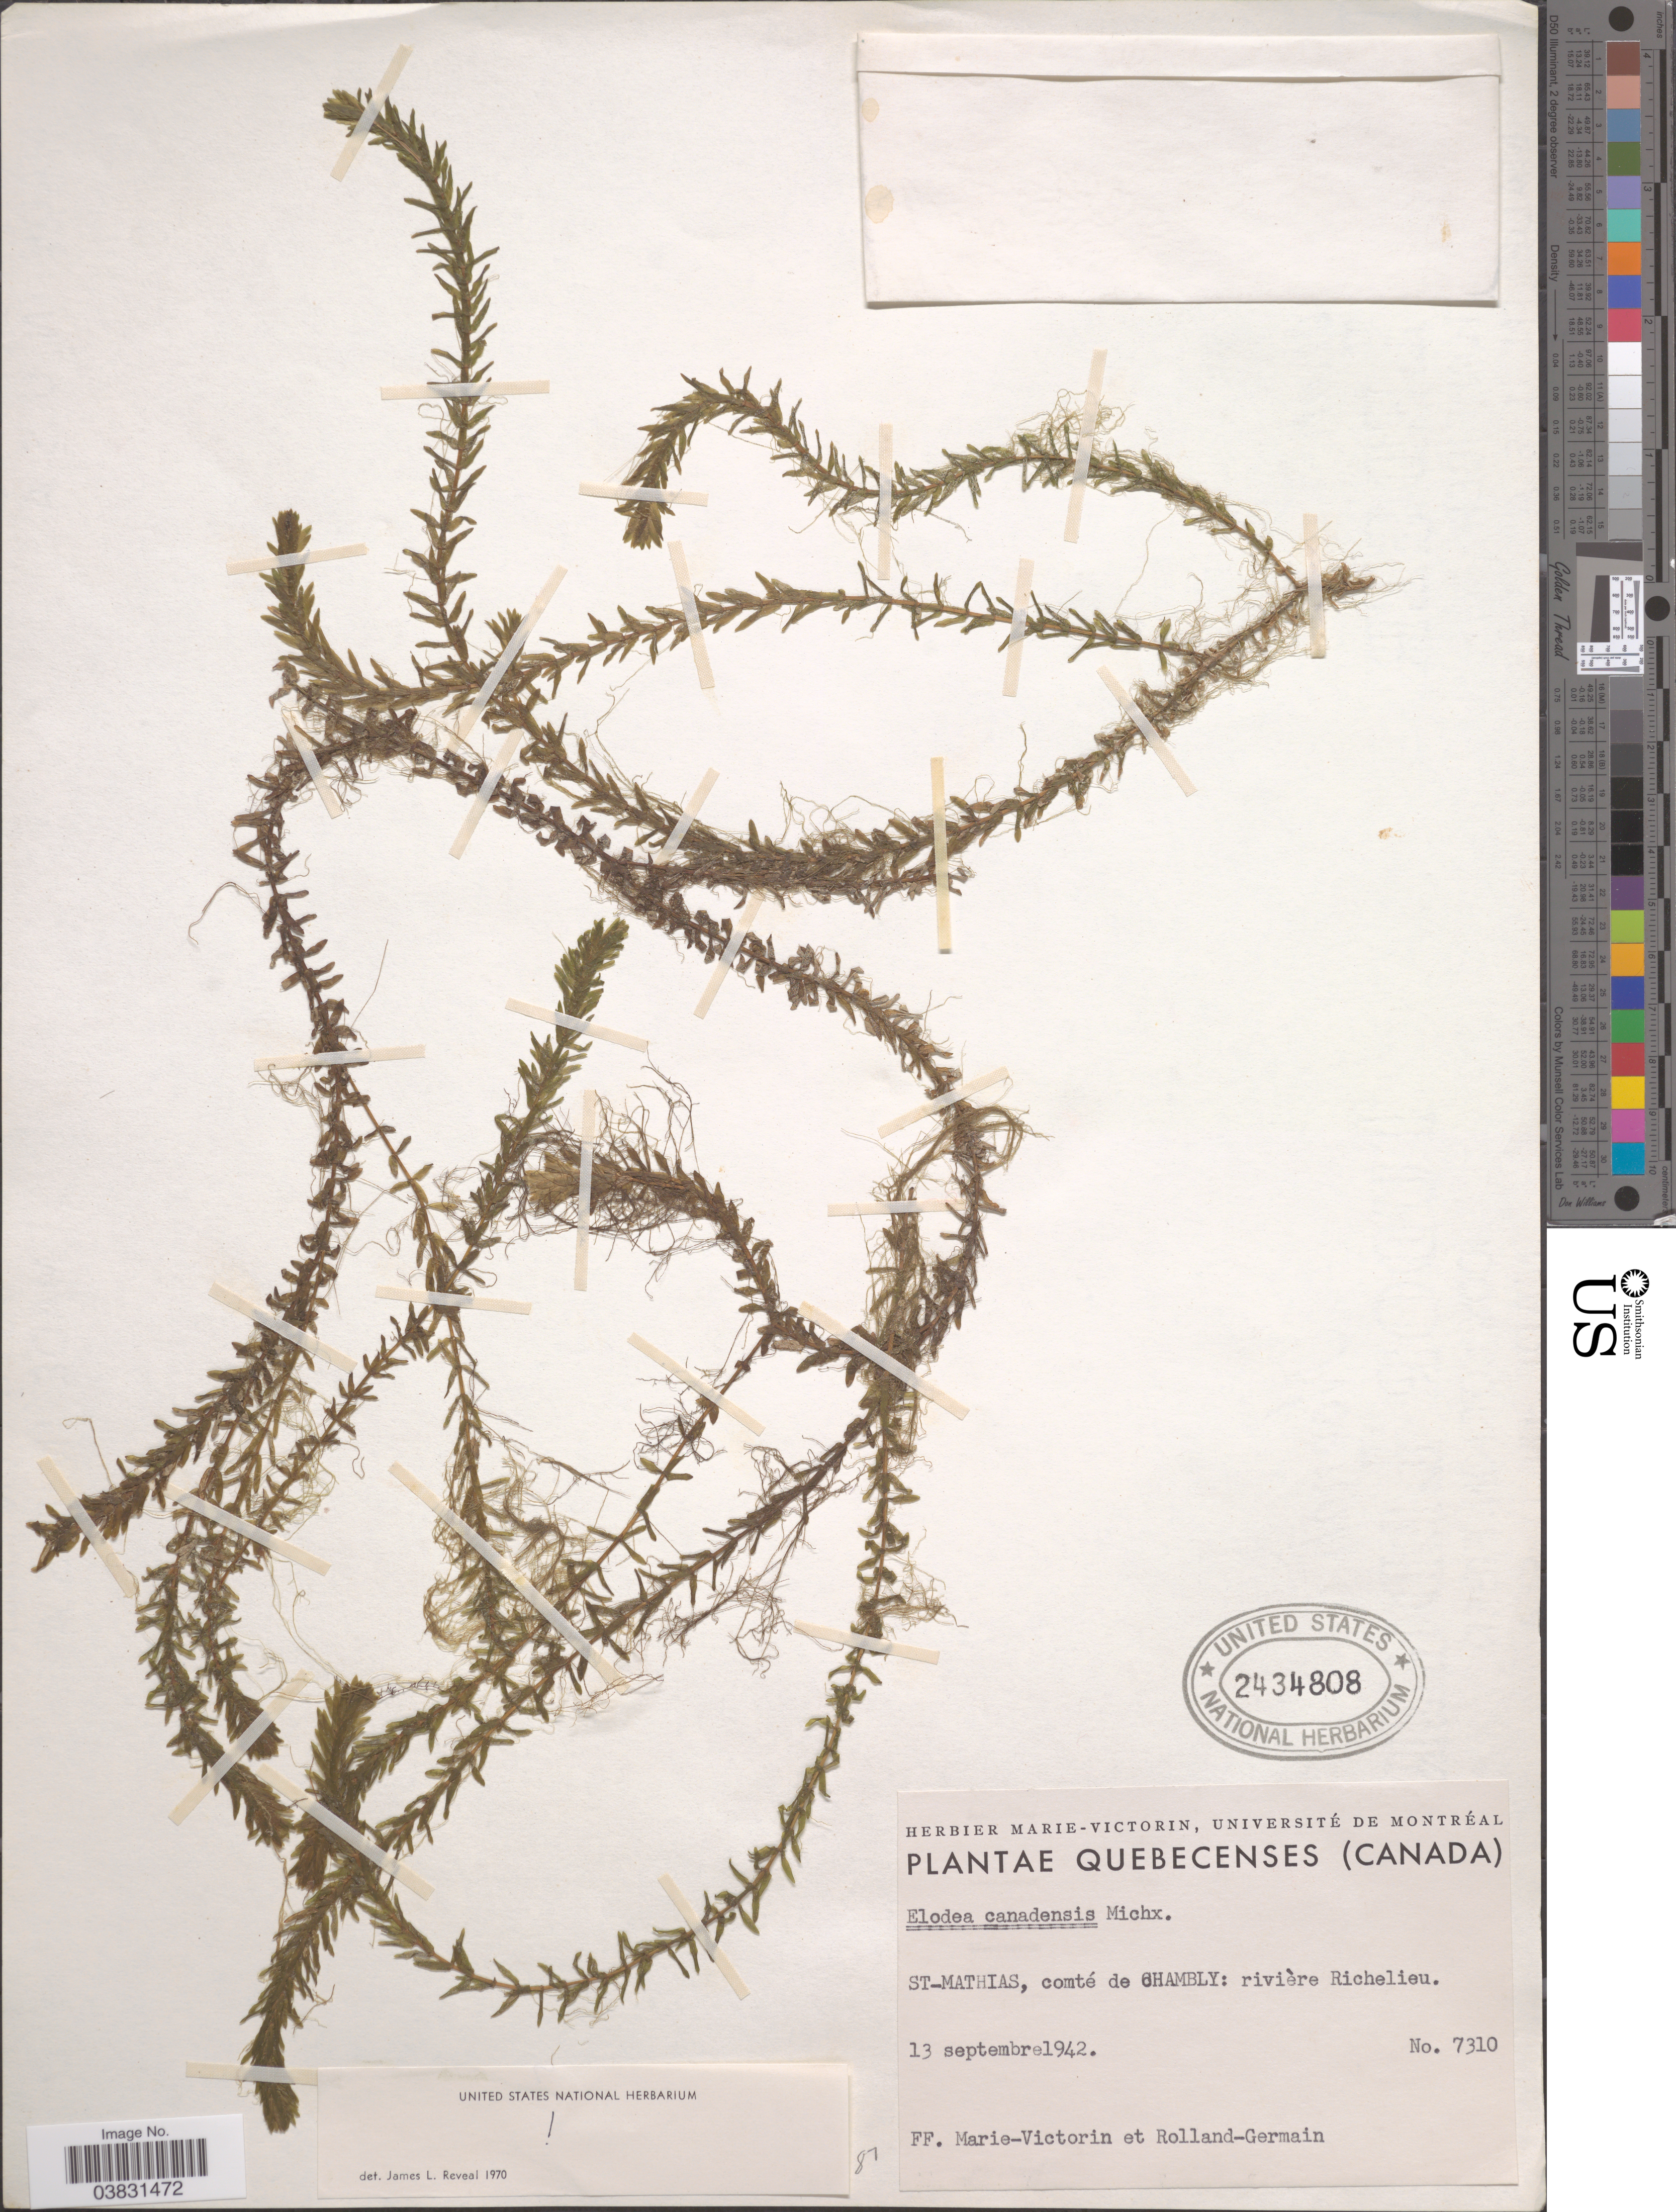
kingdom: Plantae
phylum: Tracheophyta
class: Liliopsida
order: Alismatales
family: Hydrocharitaceae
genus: Elodea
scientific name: Elodea canadensis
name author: Michx.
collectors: F. Marie-Victorin & Rolland-Germain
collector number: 7310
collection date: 1942-09-13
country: Canada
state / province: Quebec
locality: St-Mathias, comté de Chambly: rivière Richelieu.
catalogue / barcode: US 2434808